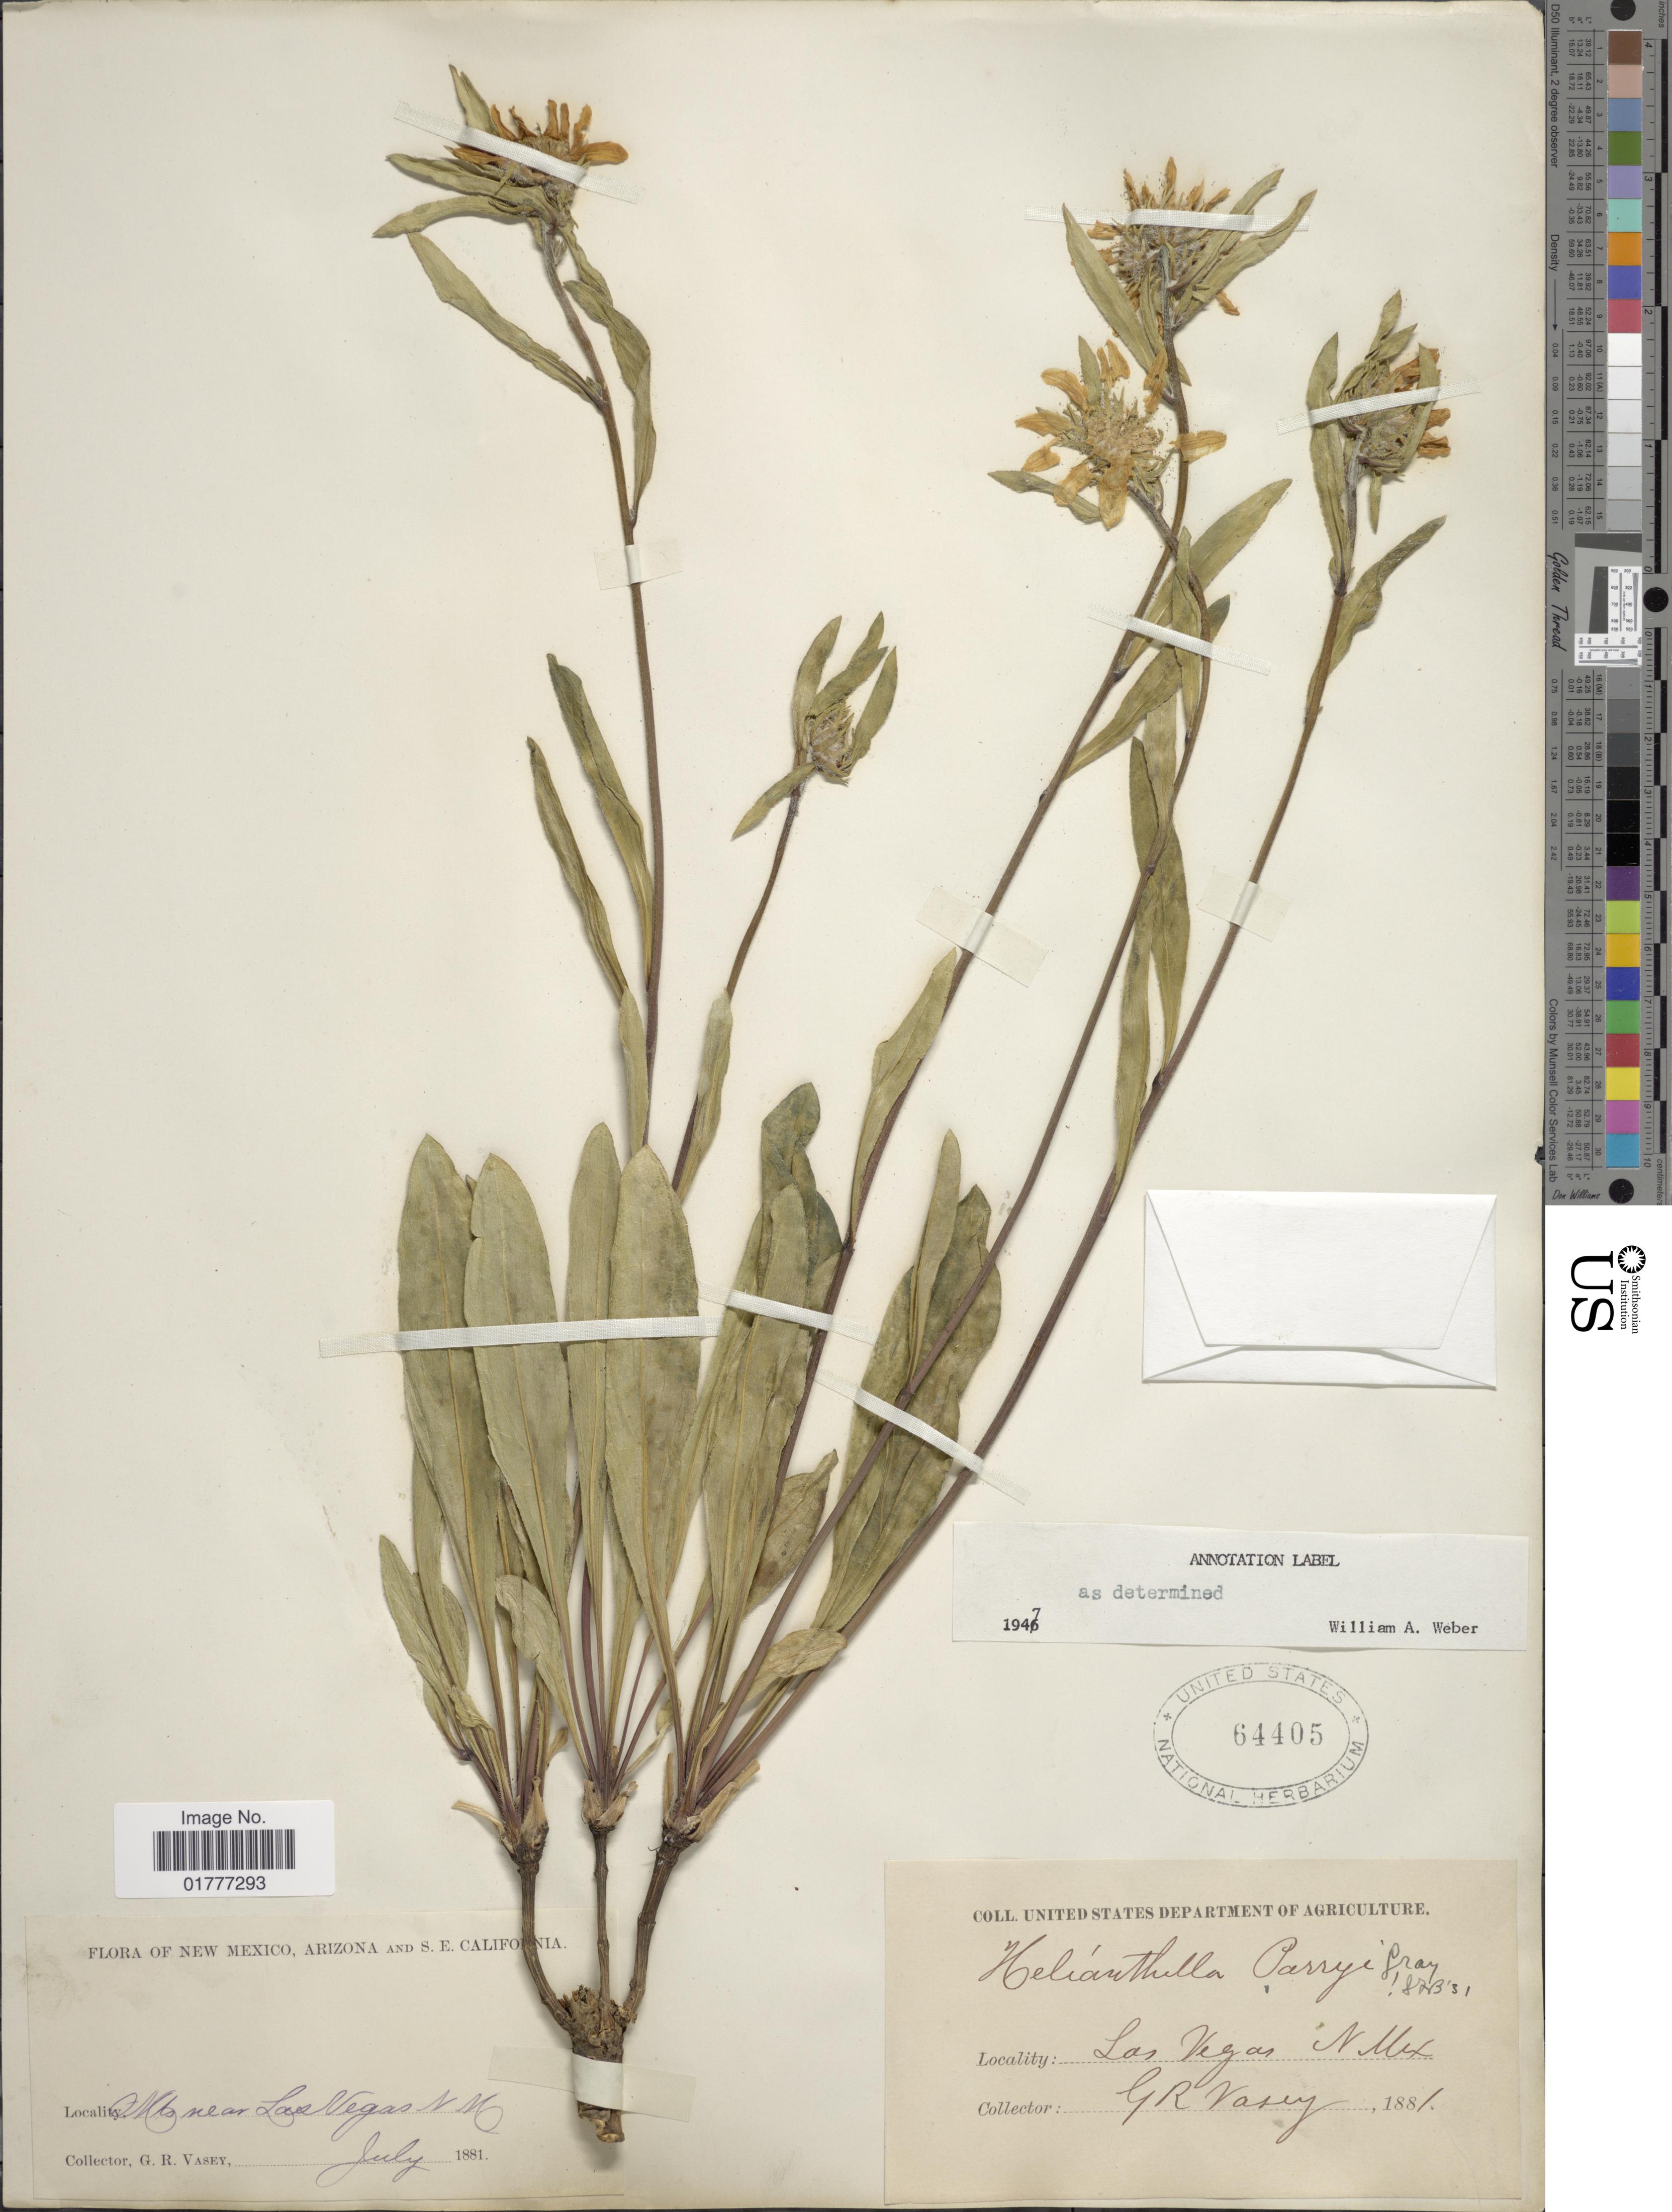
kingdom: Plantae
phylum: Tracheophyta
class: Magnoliopsida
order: Asterales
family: Asteraceae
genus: Helianthella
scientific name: Helianthella parryi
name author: A. Gray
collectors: G. R. Vasey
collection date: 1881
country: United States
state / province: New Mexico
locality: Mts. near Las Vegas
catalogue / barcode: US 64405